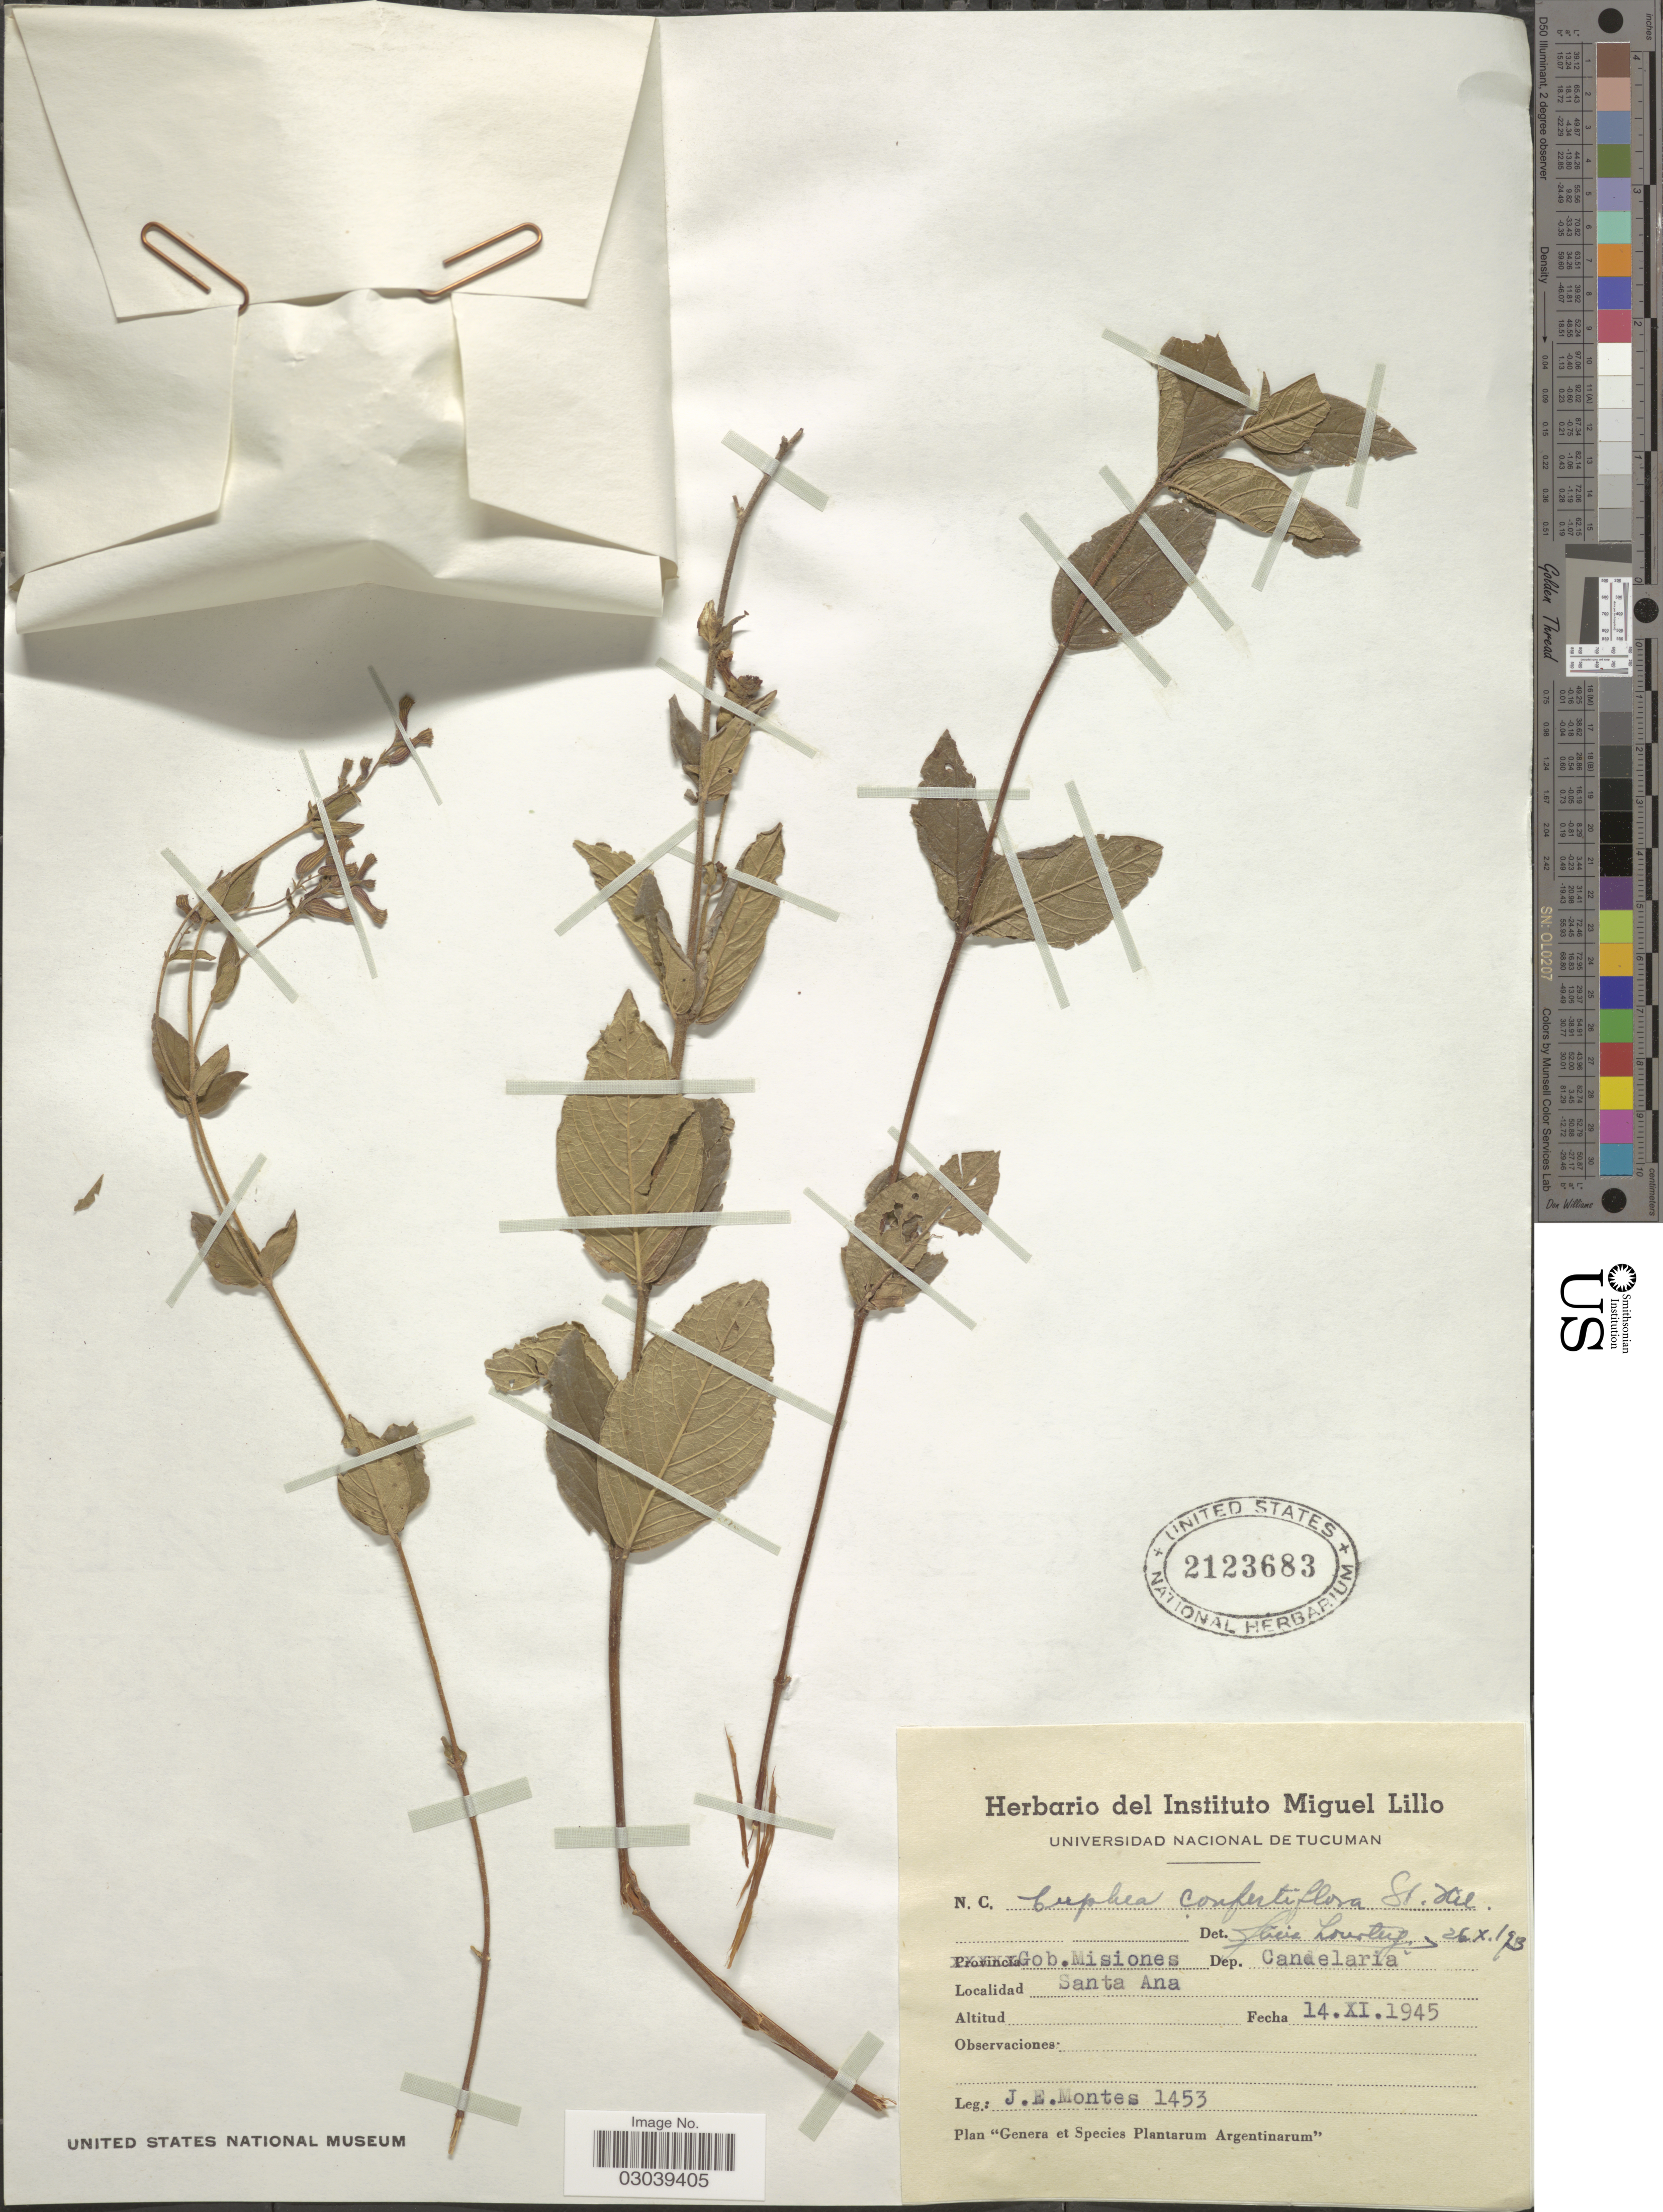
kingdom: Plantae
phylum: Tracheophyta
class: Magnoliopsida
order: Myrtales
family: Lythraceae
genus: Cuphea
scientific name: Cuphea confertiflora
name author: A. St.-Hil.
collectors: J. E. Montes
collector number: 1453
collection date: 1945-11-14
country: Argentina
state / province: Misiones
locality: Gob. Misiones. Dep. Candelaria. Santa Ana.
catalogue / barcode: US 2123683